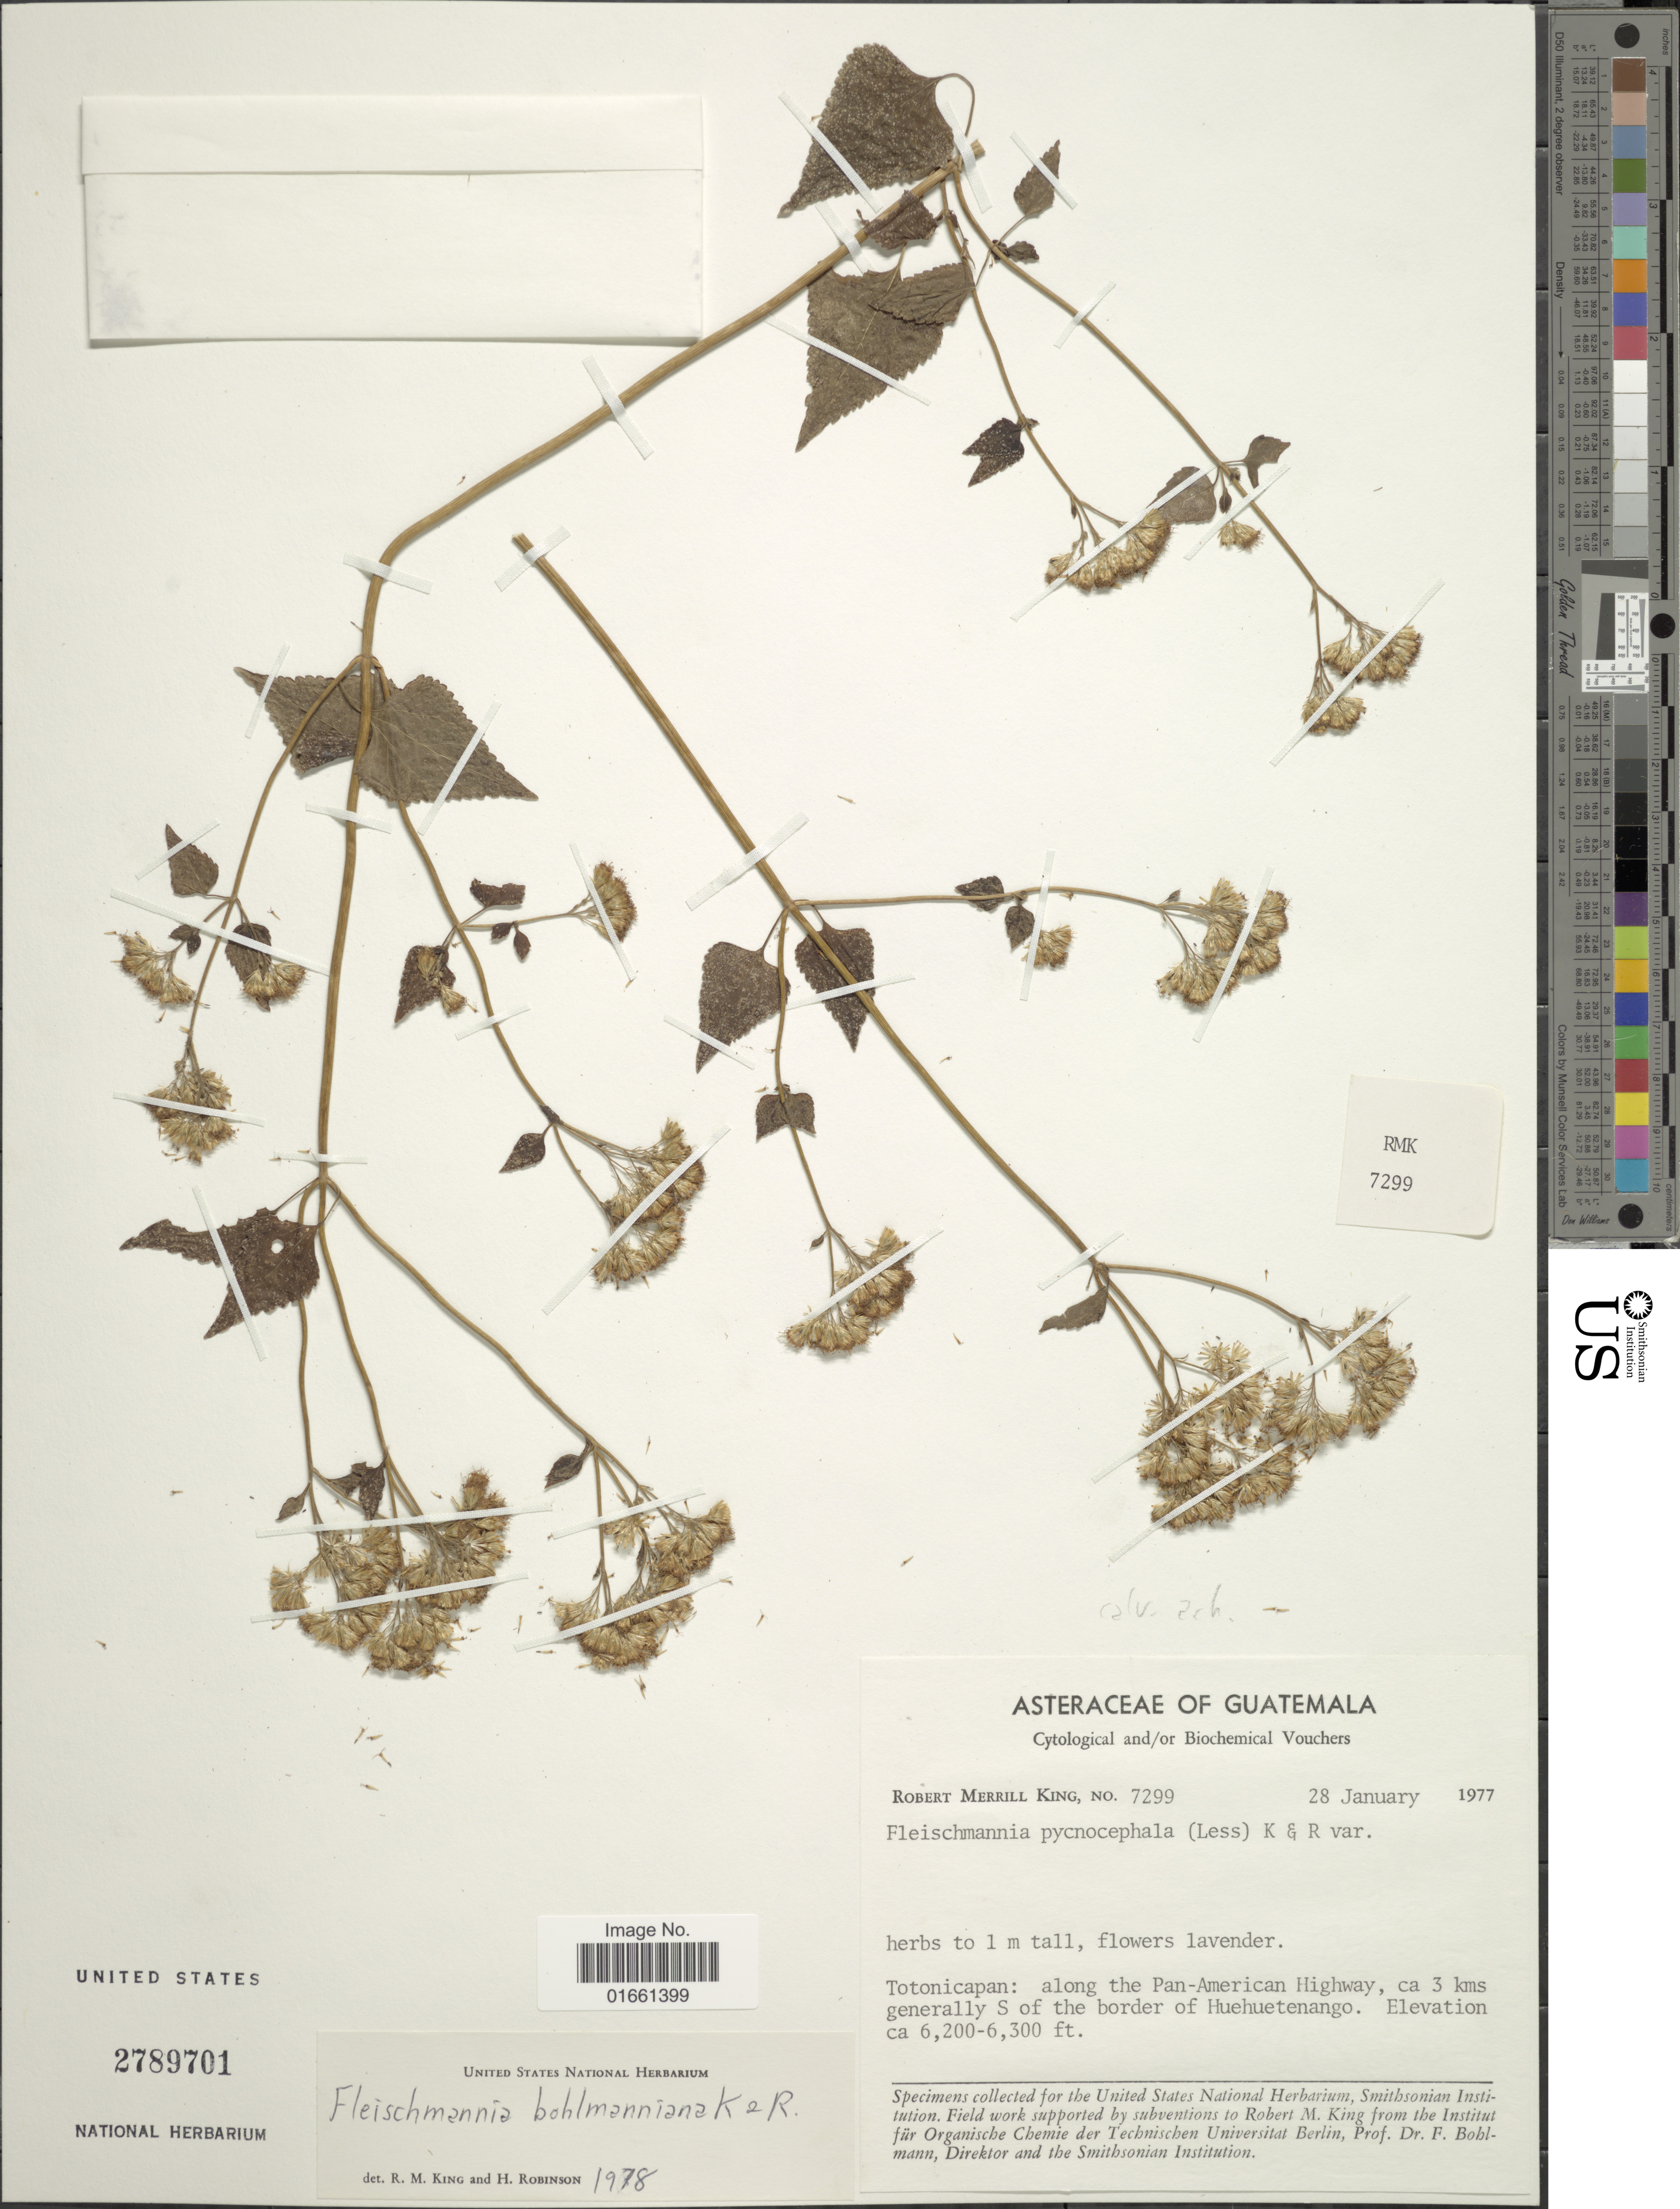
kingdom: Plantae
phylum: Tracheophyta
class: Magnoliopsida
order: Asterales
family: Asteraceae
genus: Fleischmannia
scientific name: Fleischmannia bohlmanniana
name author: R.M. King & H. Rob.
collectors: R. M. King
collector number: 7299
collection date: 1977-01-28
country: Guatemala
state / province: Totonicapan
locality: Totonicapan, Along the Pan - American Highway, ca 3 kms generally S of the border of Heuhuetenango.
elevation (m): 1890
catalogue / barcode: US 2789701